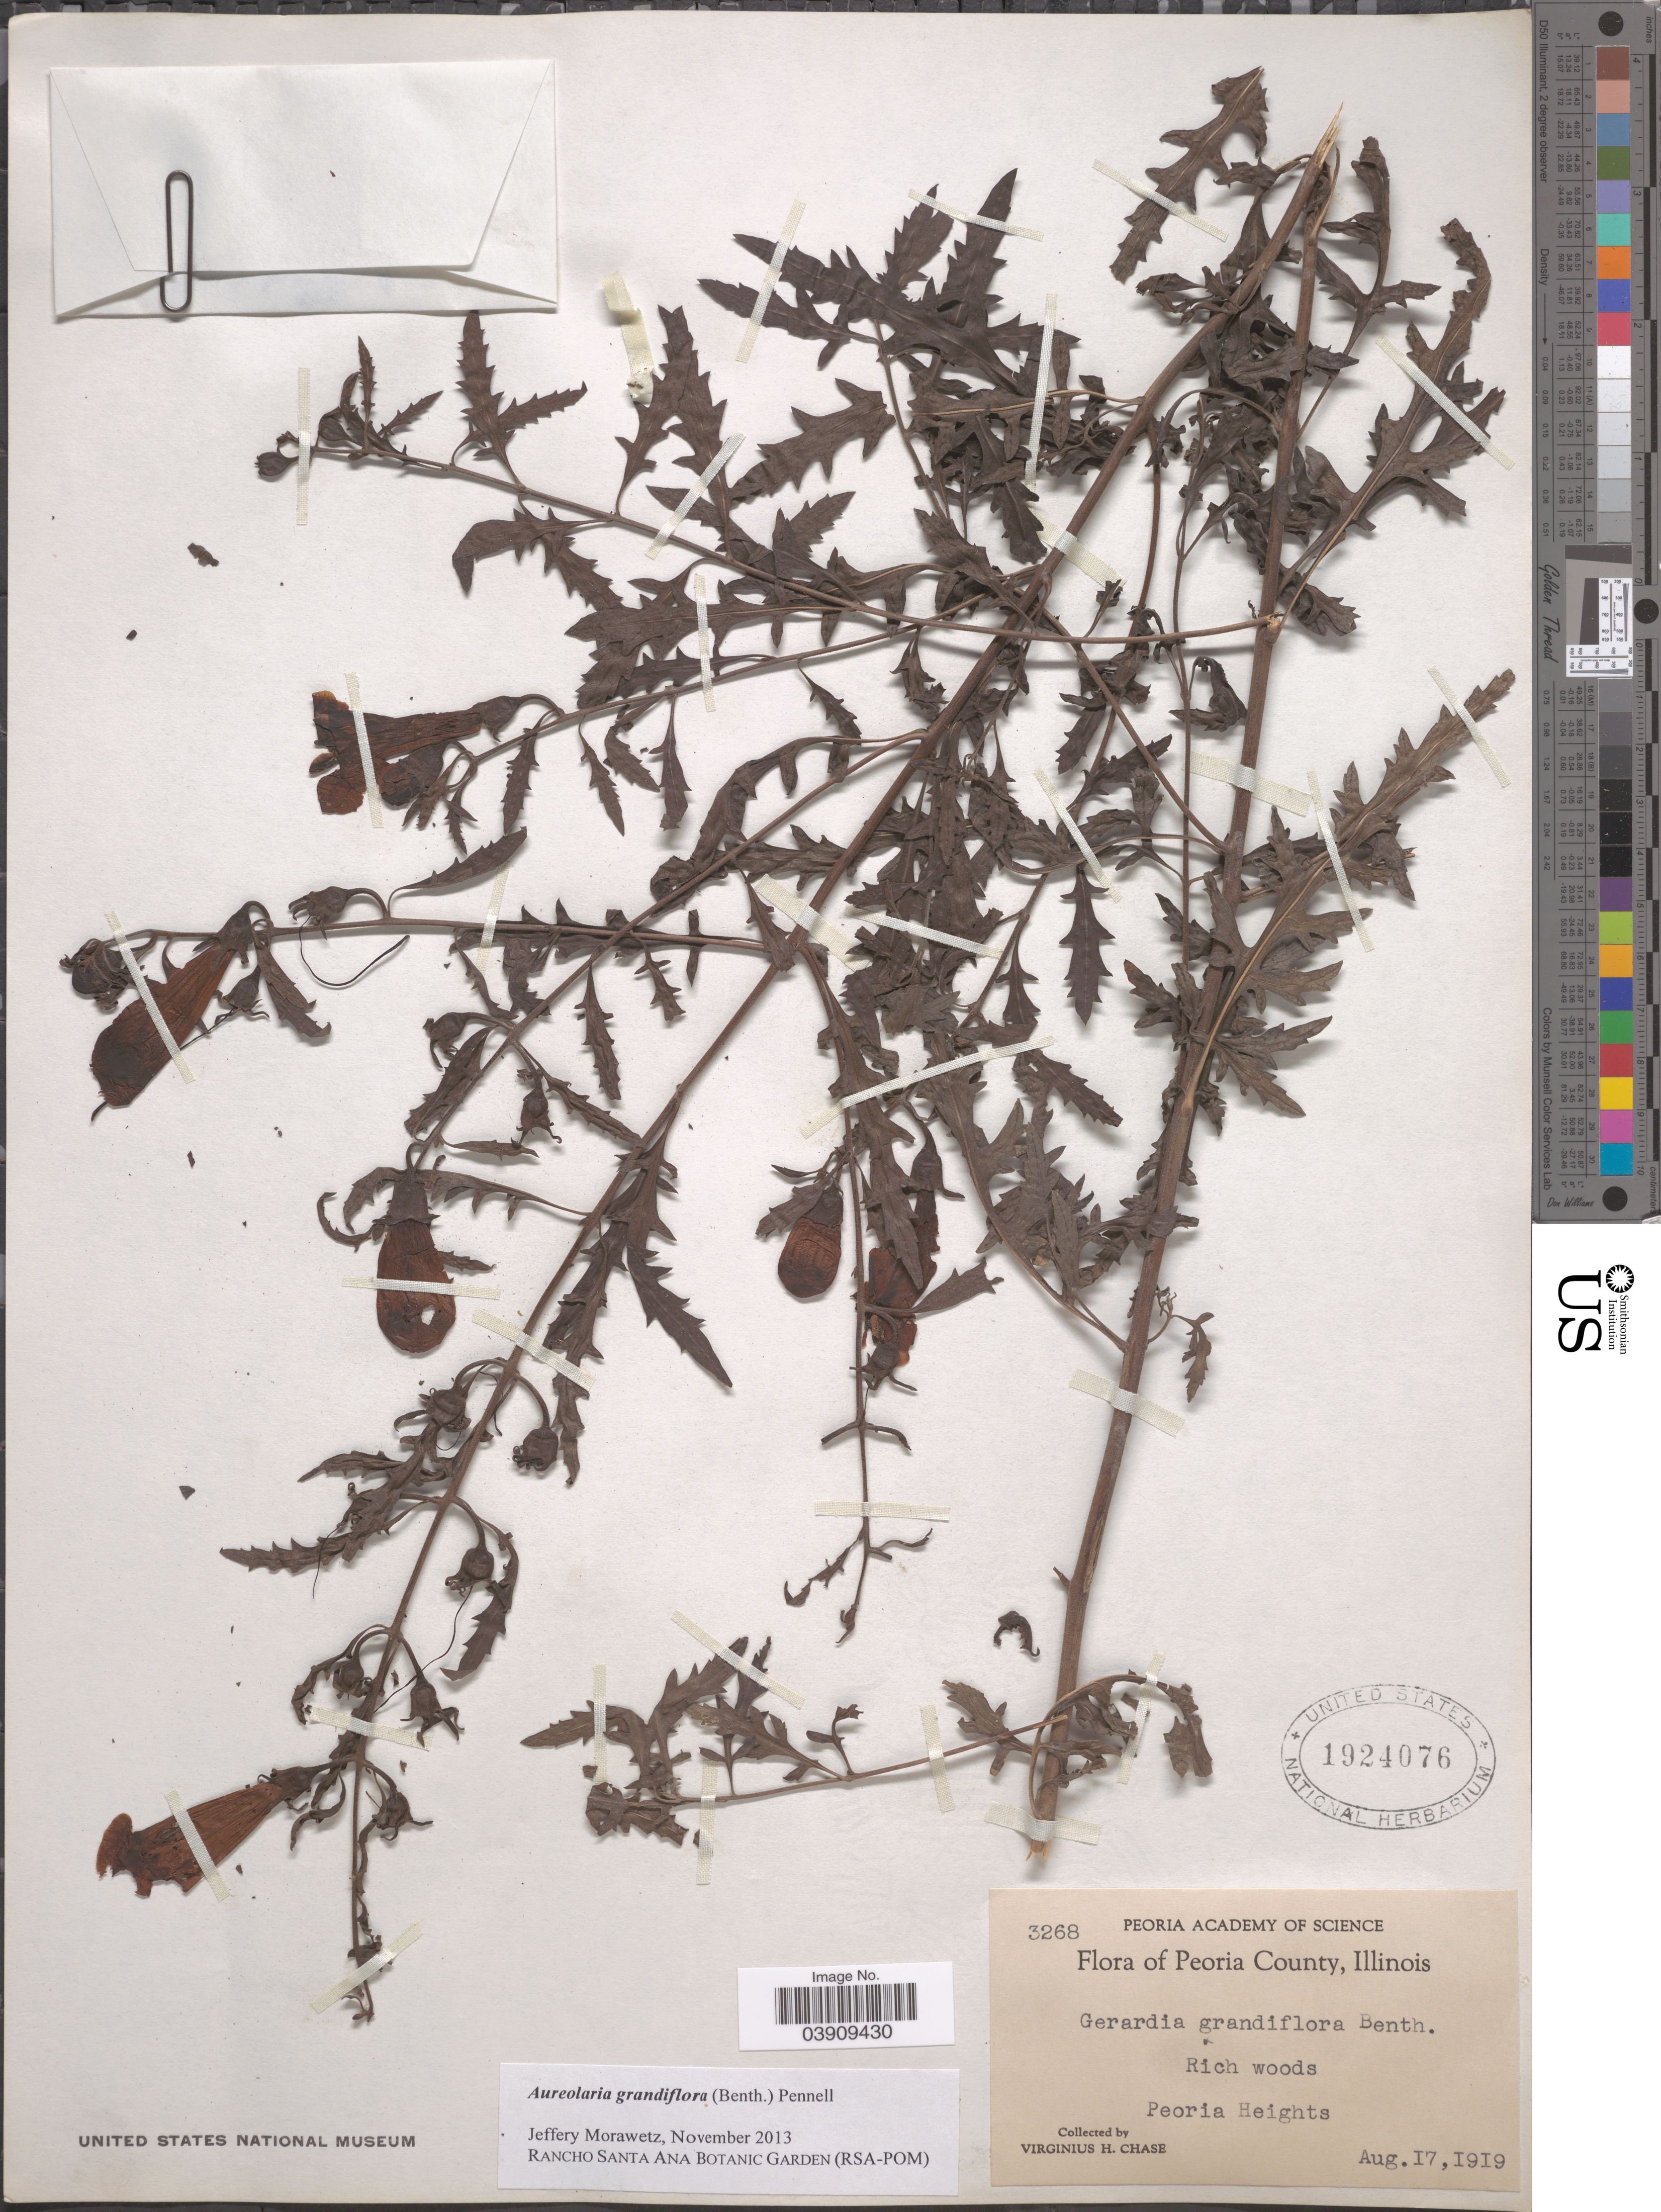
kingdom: Plantae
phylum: Tracheophyta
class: Magnoliopsida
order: Lamiales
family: Orobanchaceae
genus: Aureolaria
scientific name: Aureolaria grandiflora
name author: (Benth.) Pennell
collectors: V. H. Chase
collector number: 3268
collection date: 1919-08-17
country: United States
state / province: Illinois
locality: Peoria County. Peoria Heights.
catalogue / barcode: US 1924076